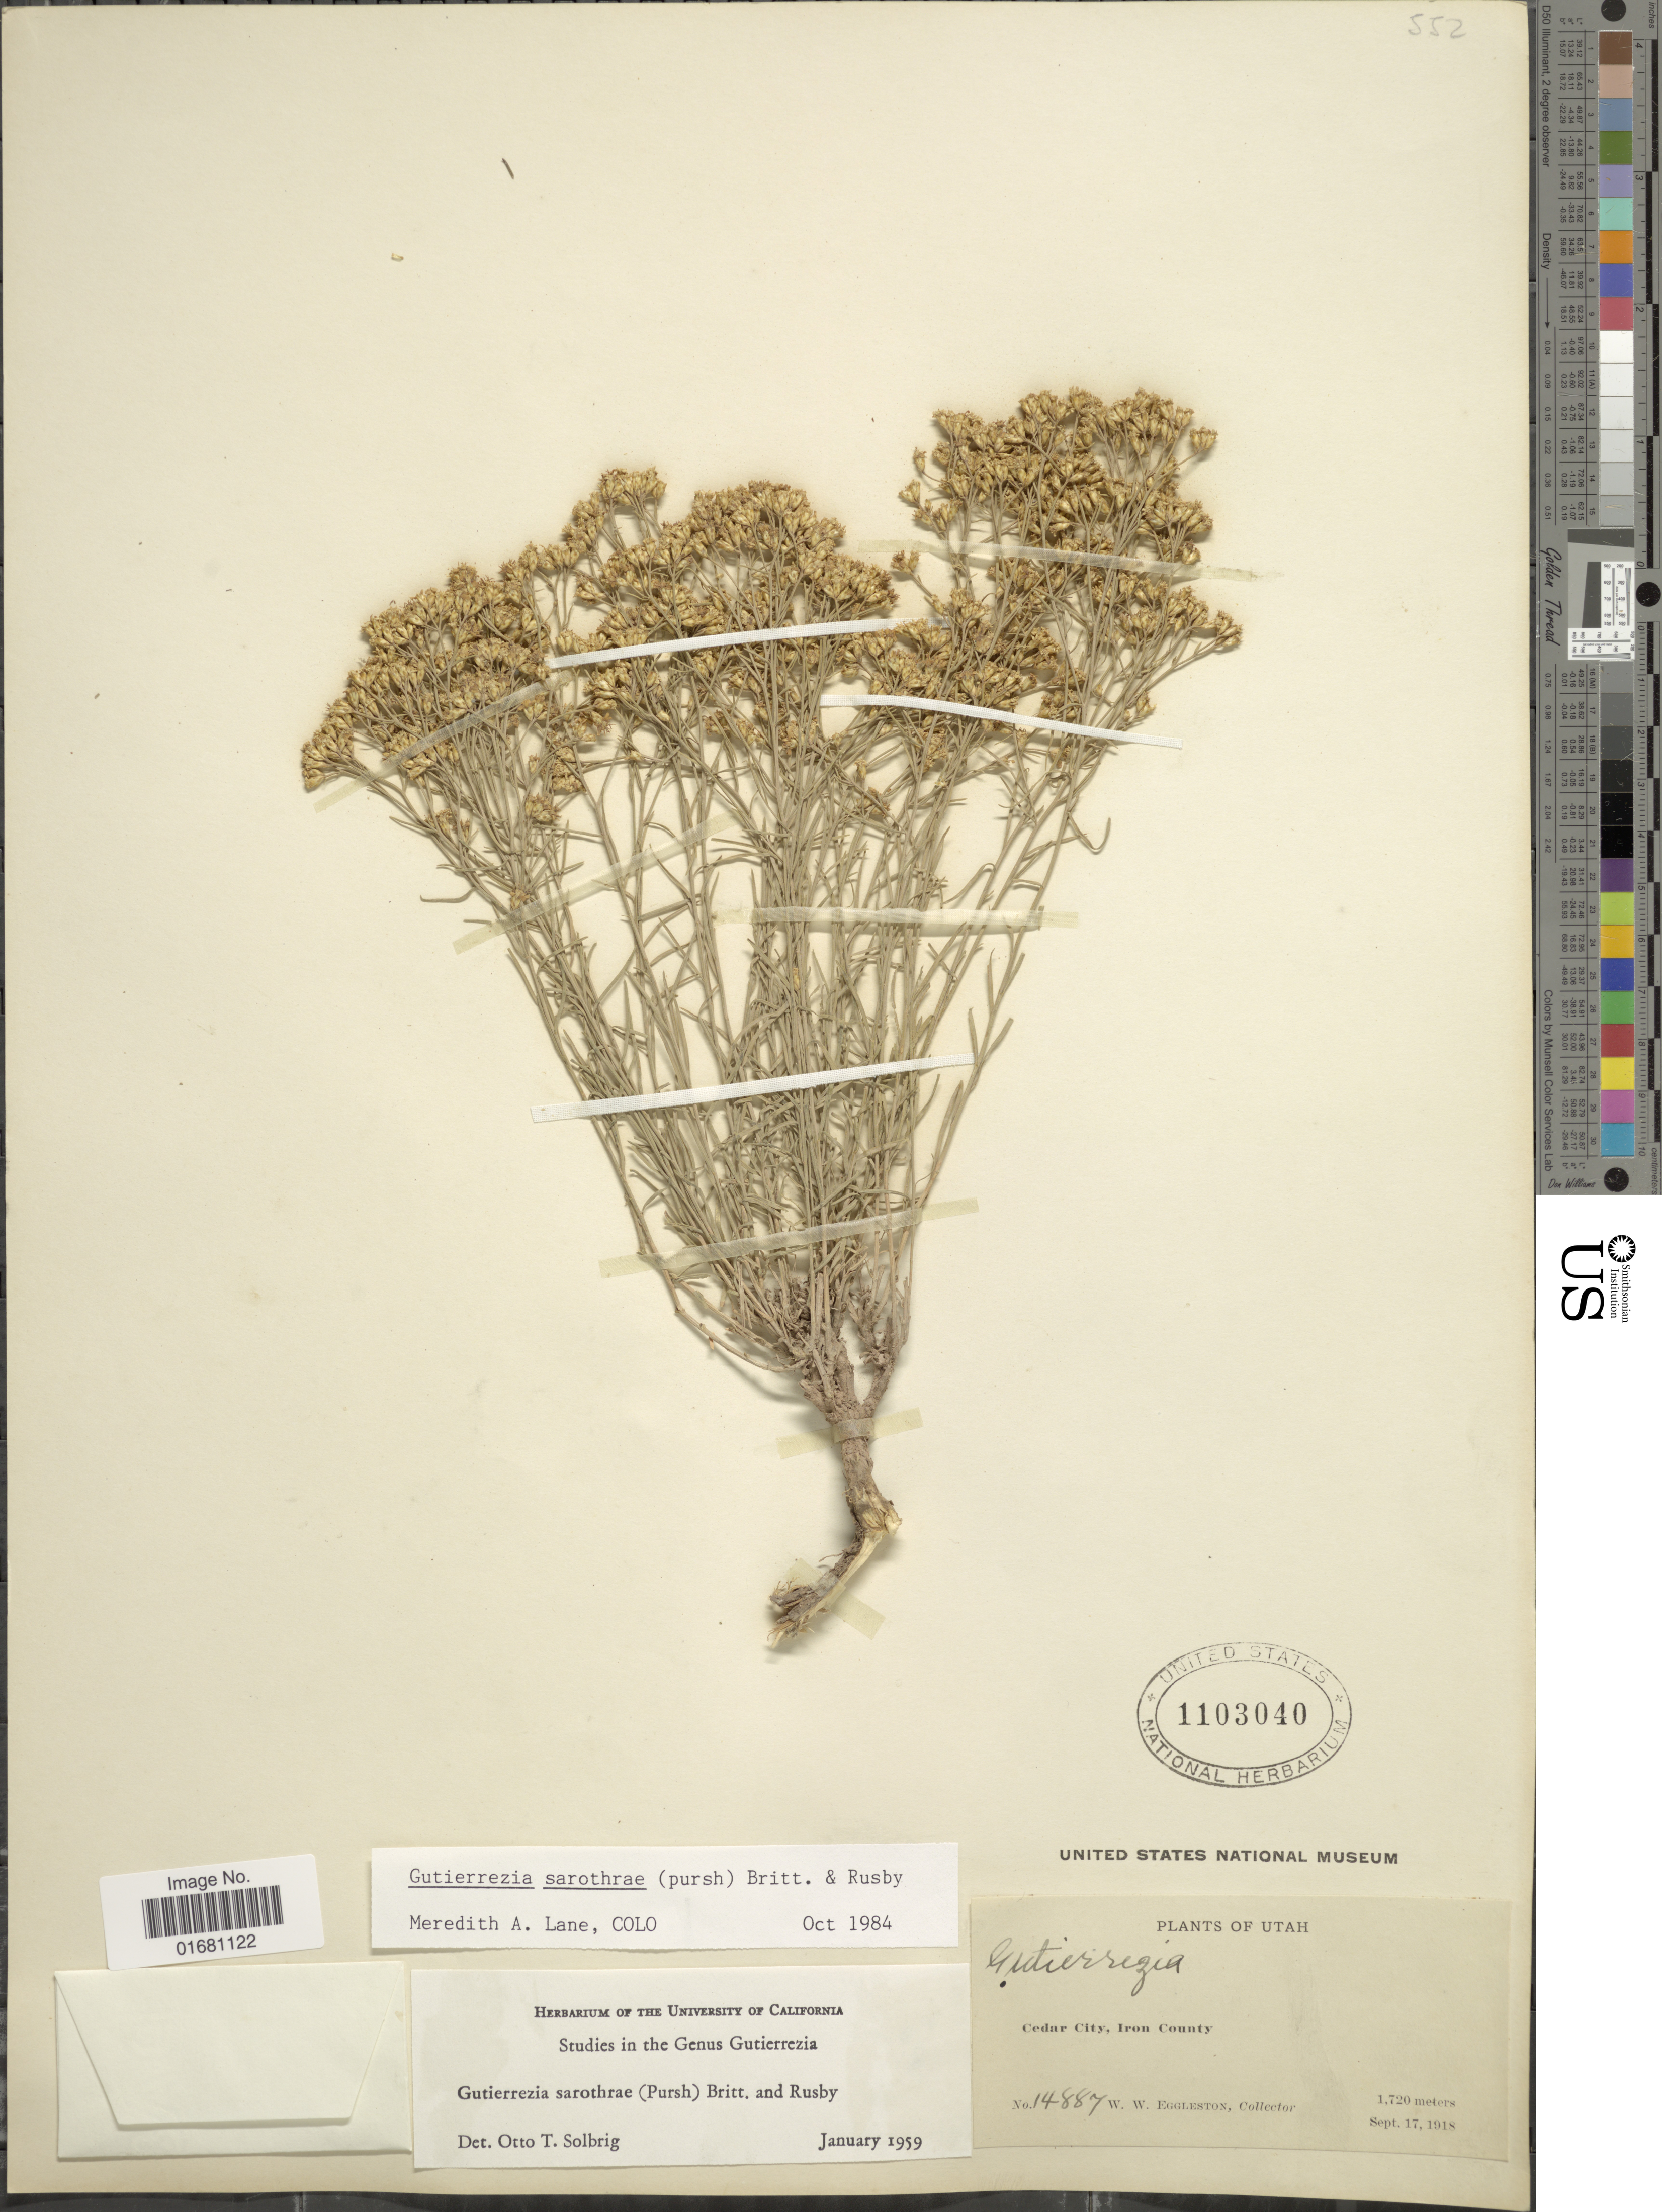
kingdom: Plantae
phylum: Tracheophyta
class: Magnoliopsida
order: Asterales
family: Asteraceae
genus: Gutierrezia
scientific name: Gutierrezia sarothrae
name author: (Pursh) Britton & Rusby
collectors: W. W. Eggleston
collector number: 14887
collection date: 1918-09-17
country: United States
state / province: Utah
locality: Cedar City, Iron County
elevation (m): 1720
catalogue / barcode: US 1103040